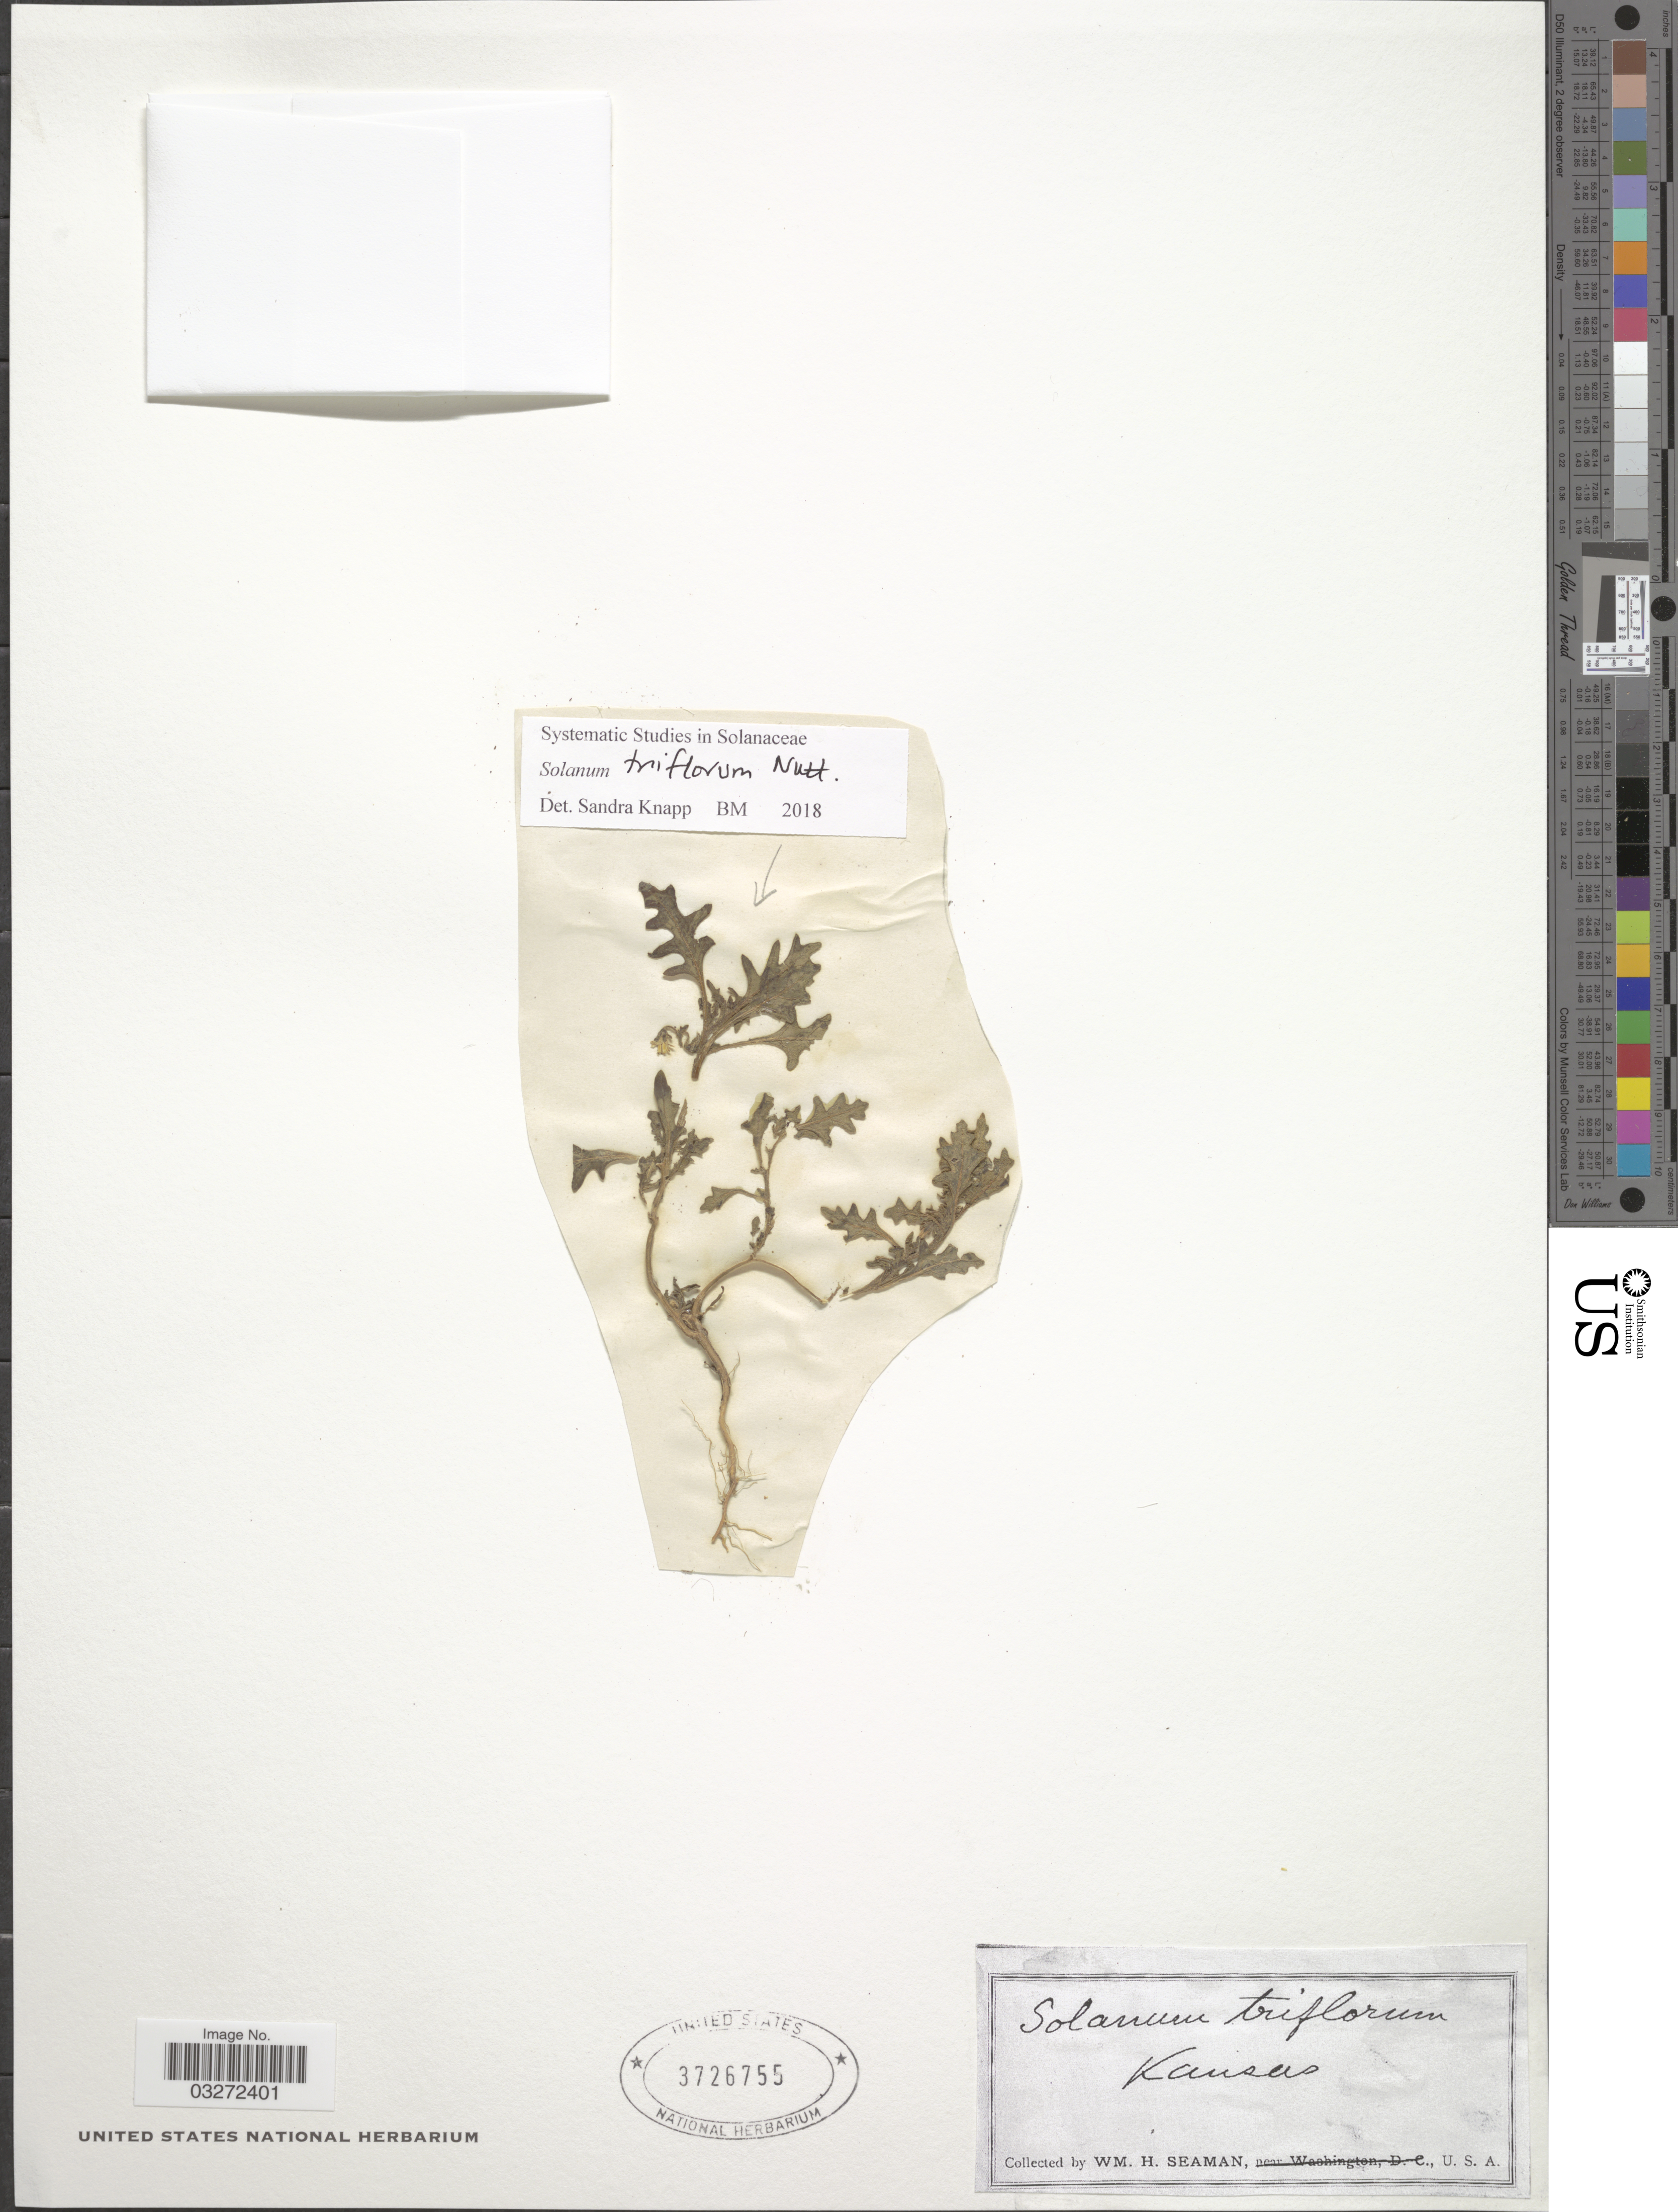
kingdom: Plantae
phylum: Tracheophyta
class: Magnoliopsida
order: Solanales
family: Solanaceae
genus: Solanum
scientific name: Solanum triflorum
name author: Nutt.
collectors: W. Seaman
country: United States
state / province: Kansas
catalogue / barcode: US 3726755